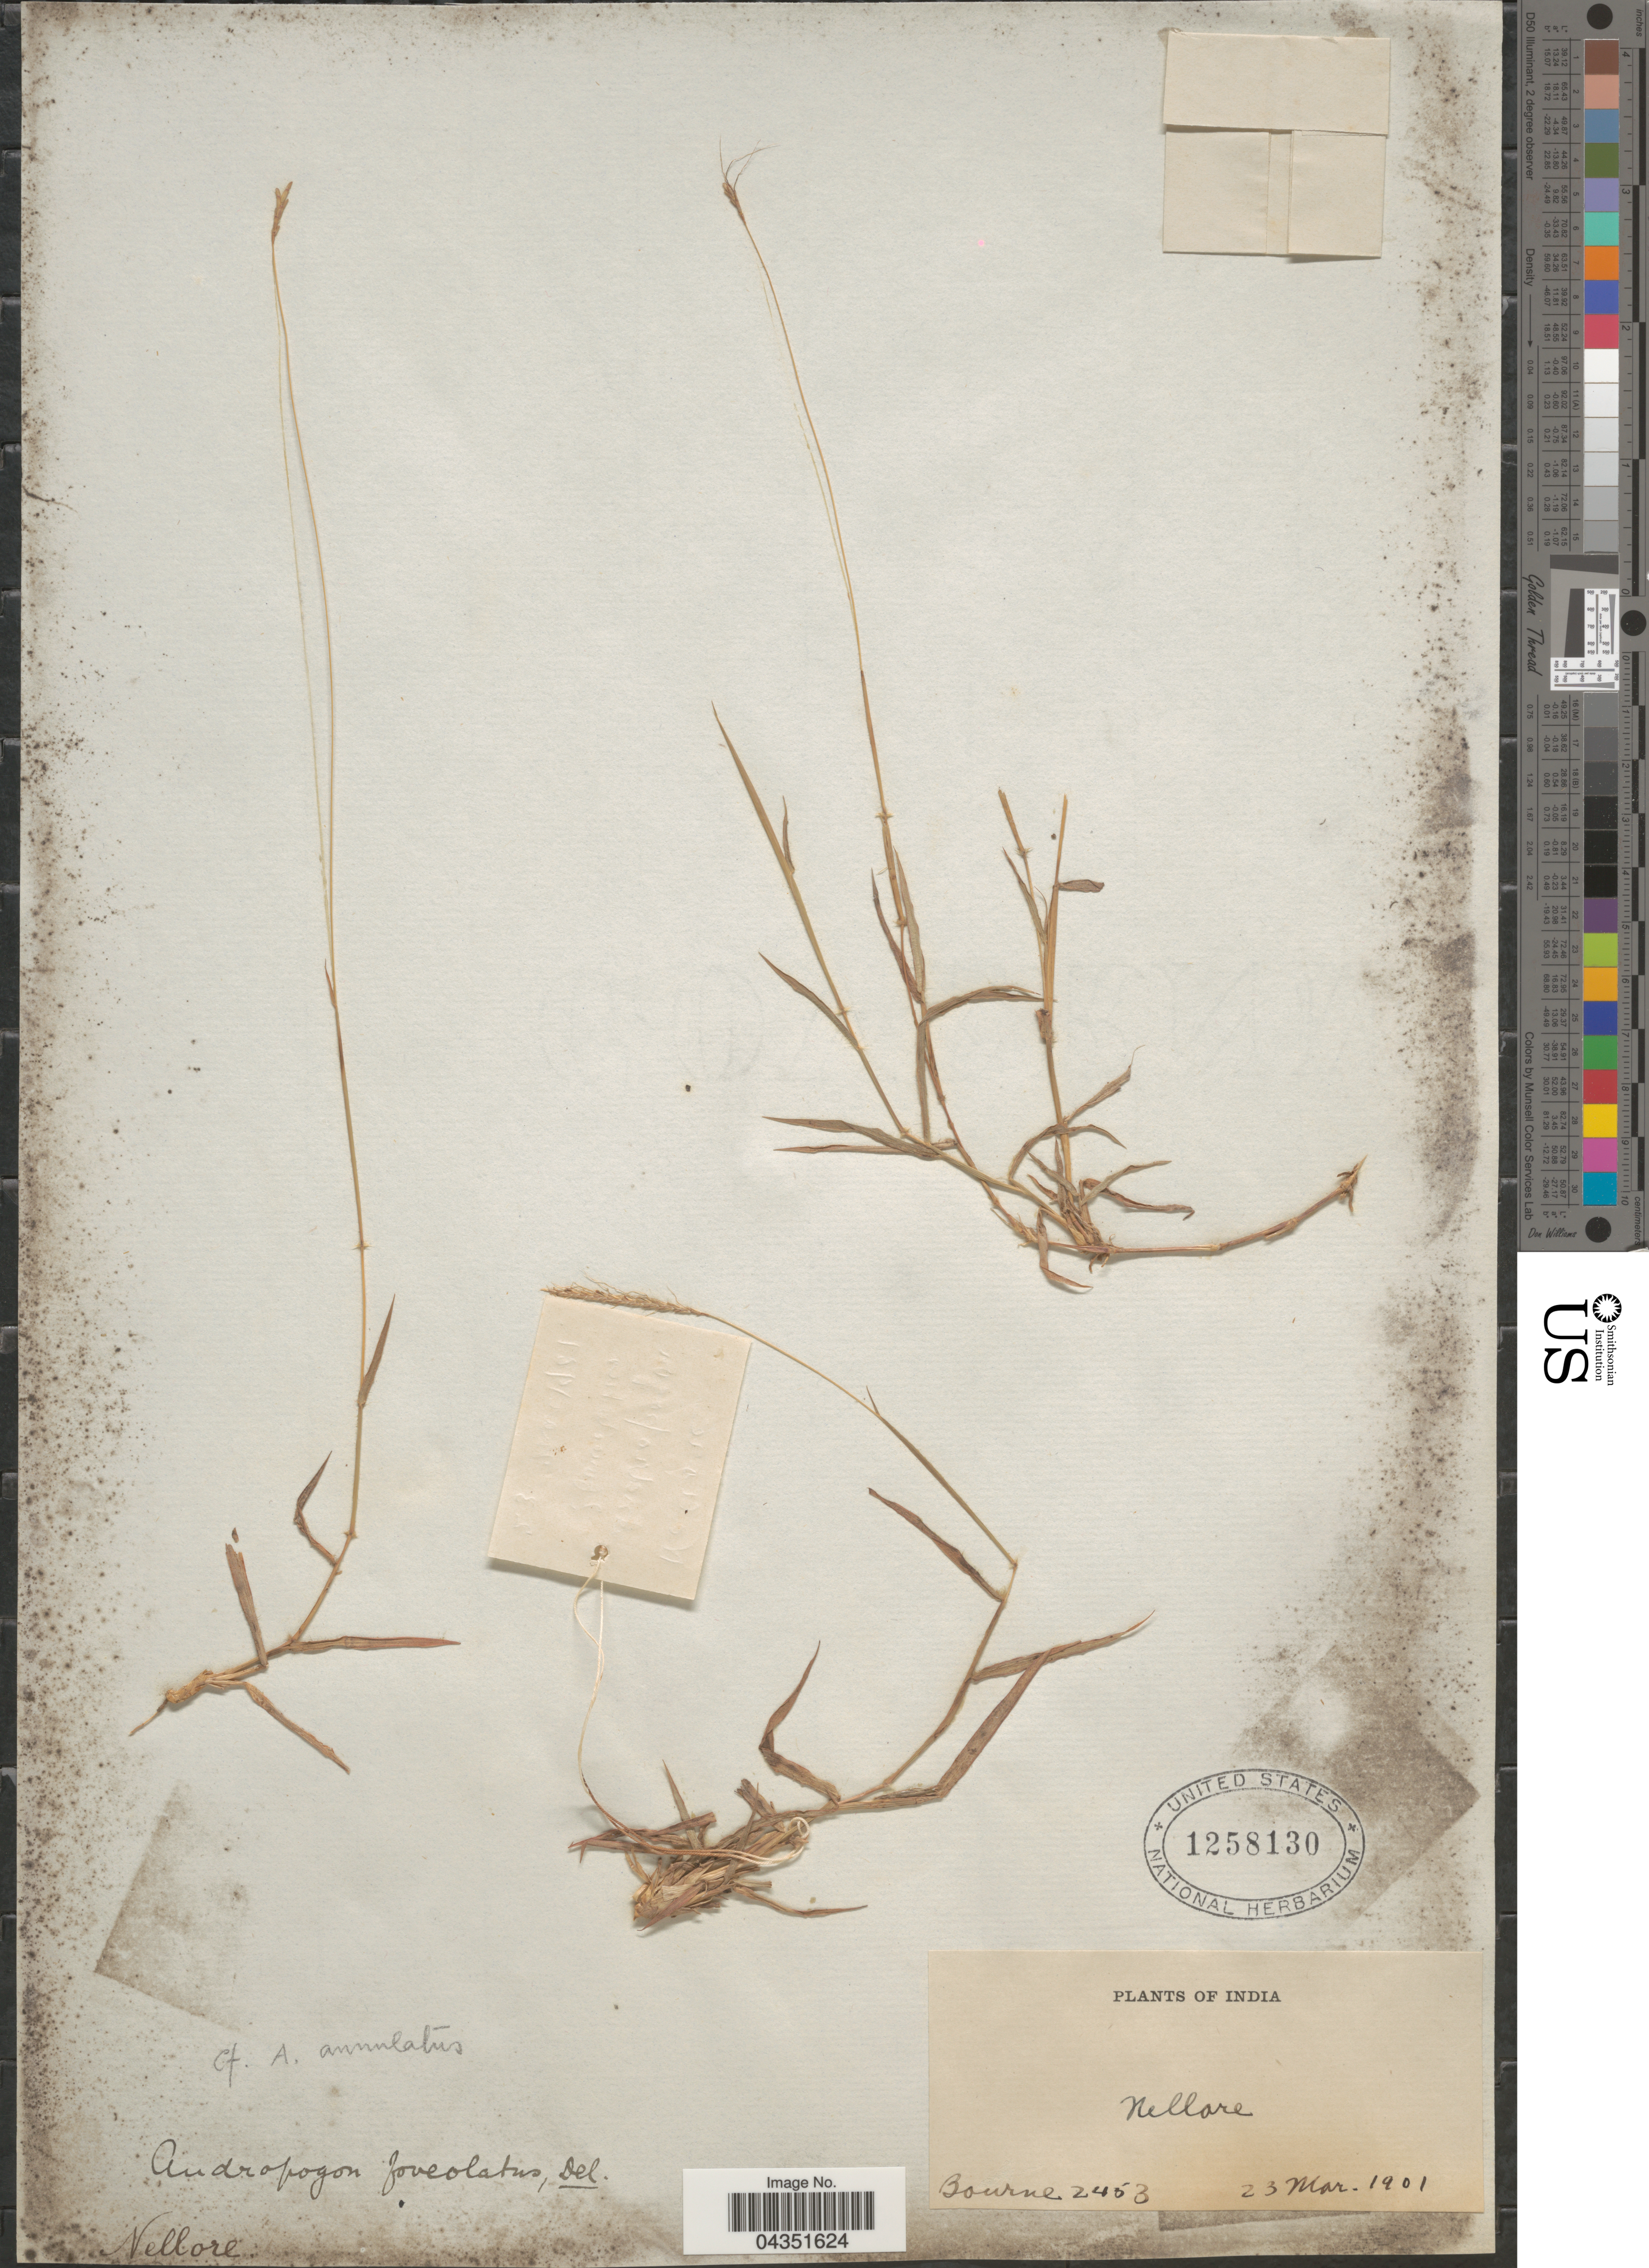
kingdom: Plantae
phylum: Tracheophyta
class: Liliopsida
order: Poales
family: Poaceae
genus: Eremopogon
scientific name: Eremopogon foveolatus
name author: (Delile) Stapf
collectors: -- Bourne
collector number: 2453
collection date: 1901-03-23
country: India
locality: Nellore.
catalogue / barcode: US 1258130